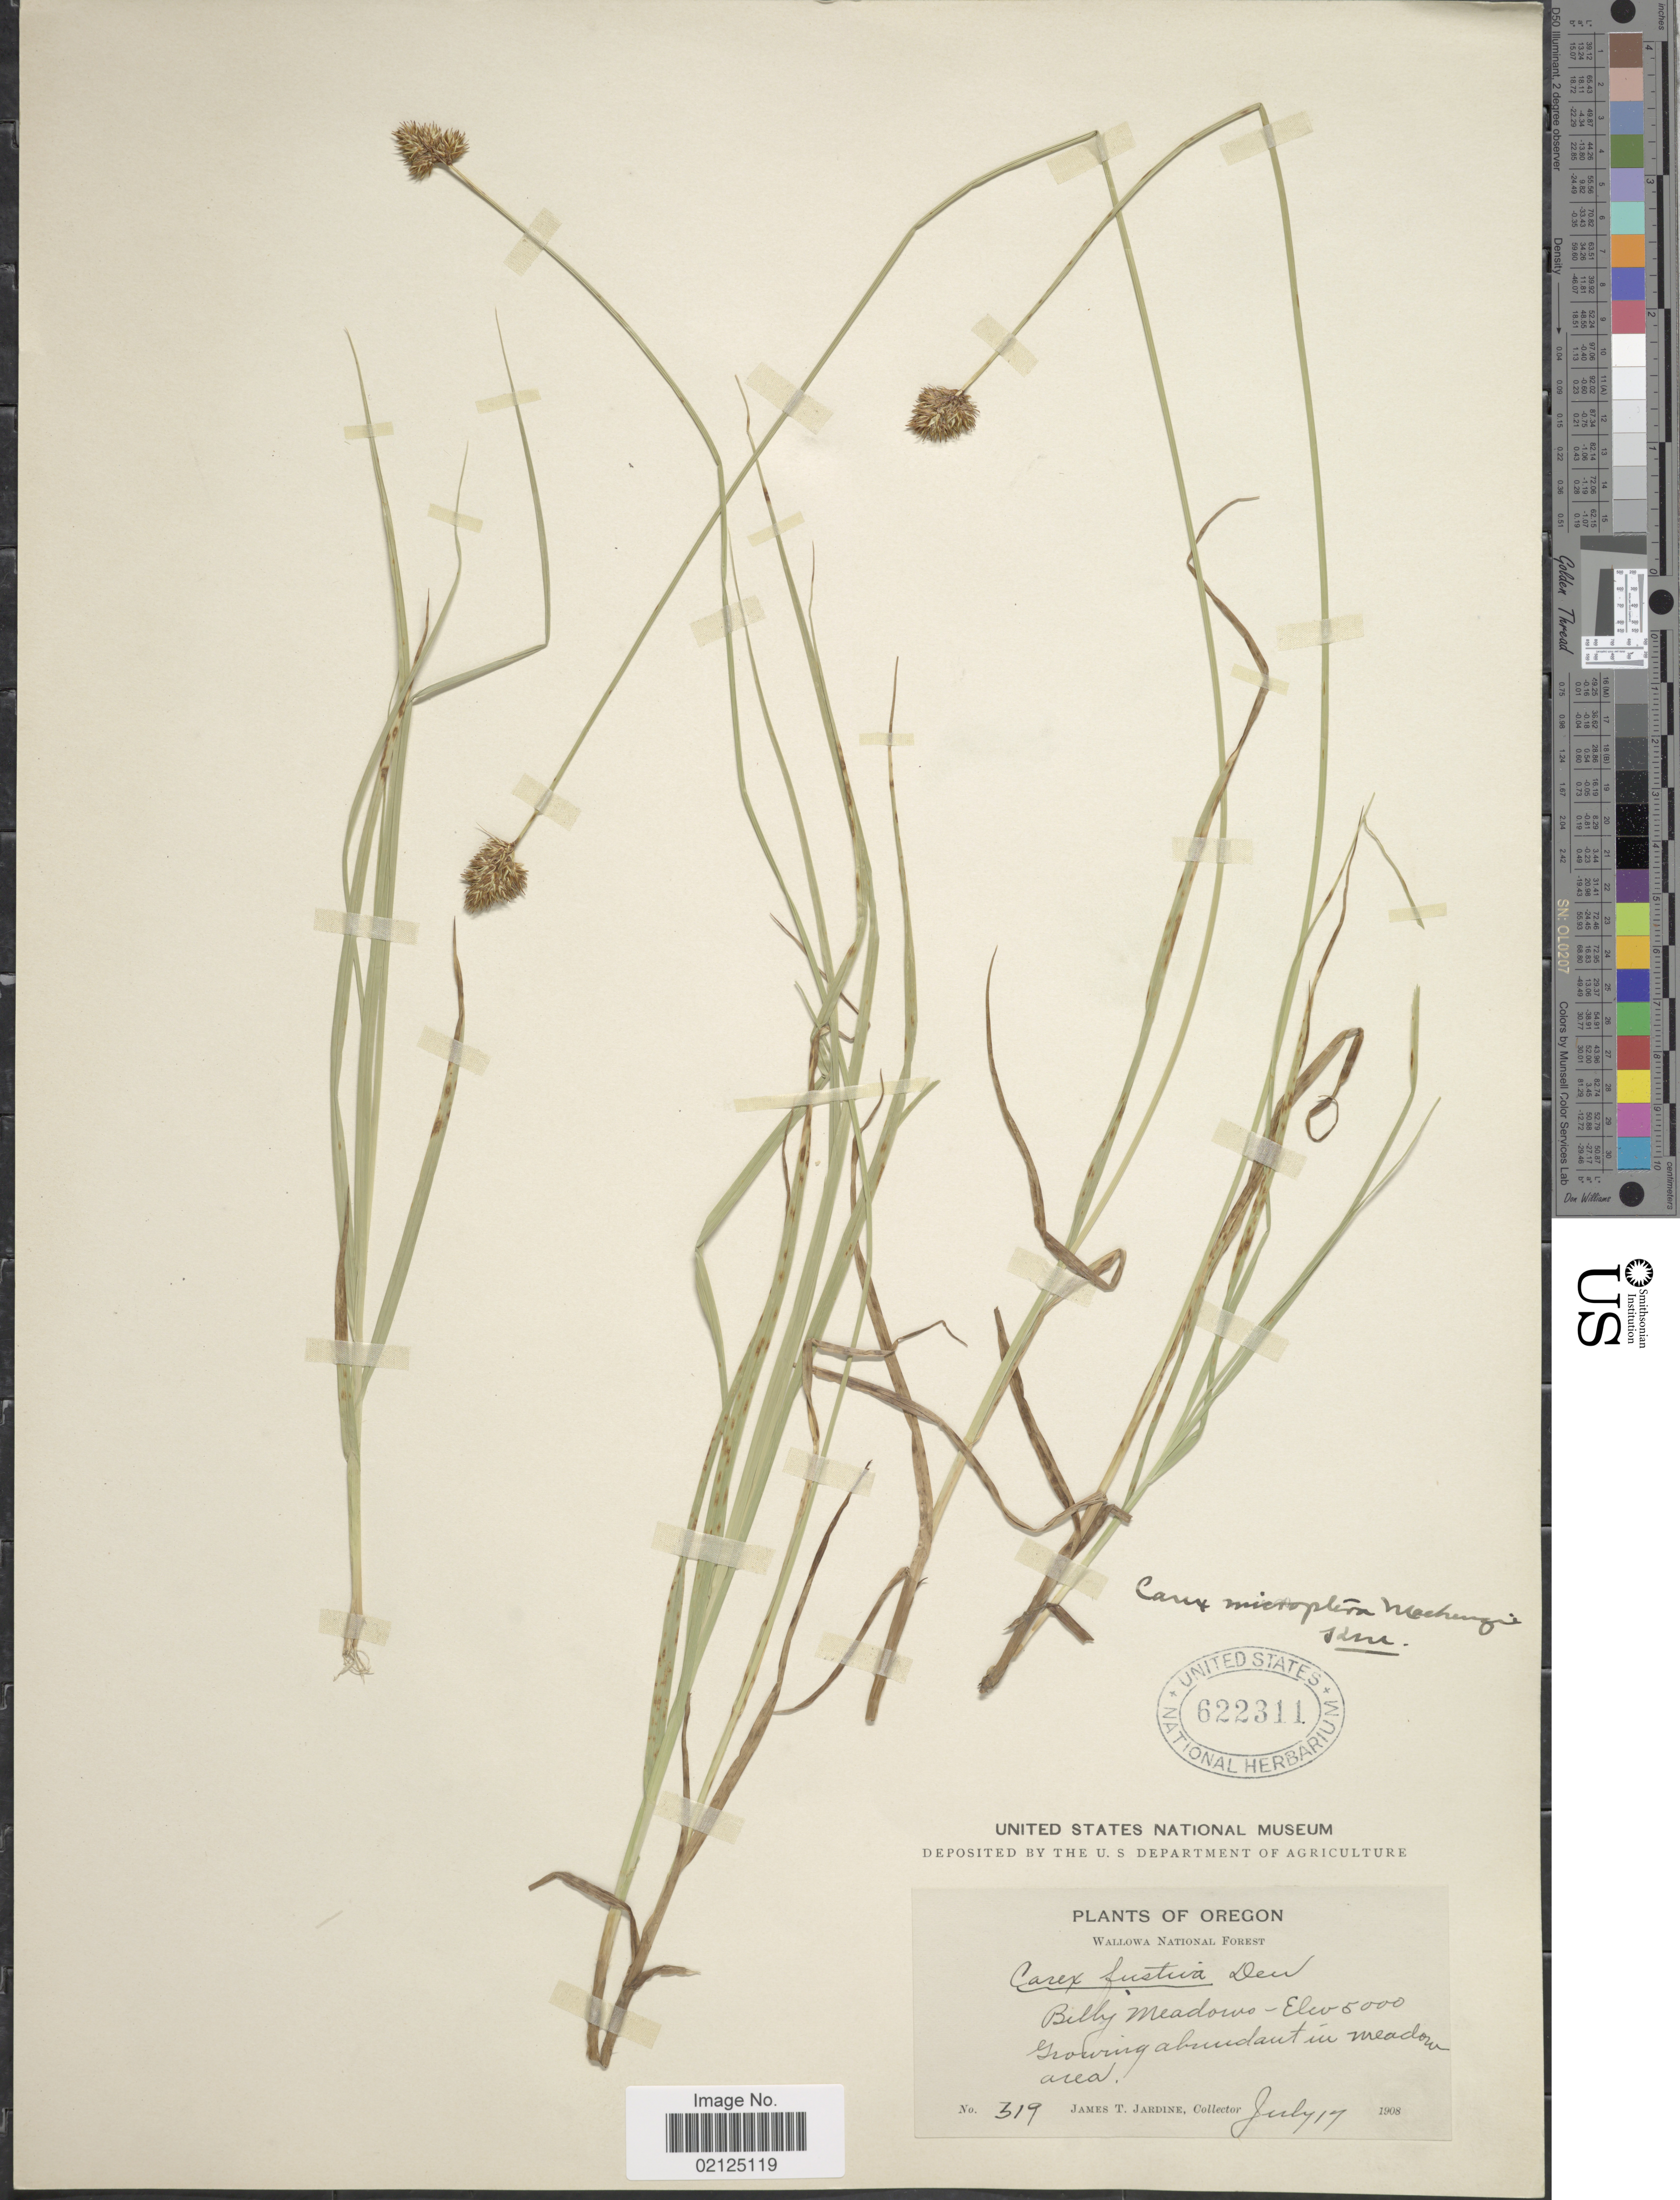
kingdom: Plantae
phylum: Tracheophyta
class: Liliopsida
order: Poales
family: Cyperaceae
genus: Carex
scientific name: Carex microptera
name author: Mack.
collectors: J. T. Jardine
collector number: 319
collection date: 1908-07-17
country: United States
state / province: Oregon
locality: Wallowa National Forest, Billy Meadow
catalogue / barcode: US 622311